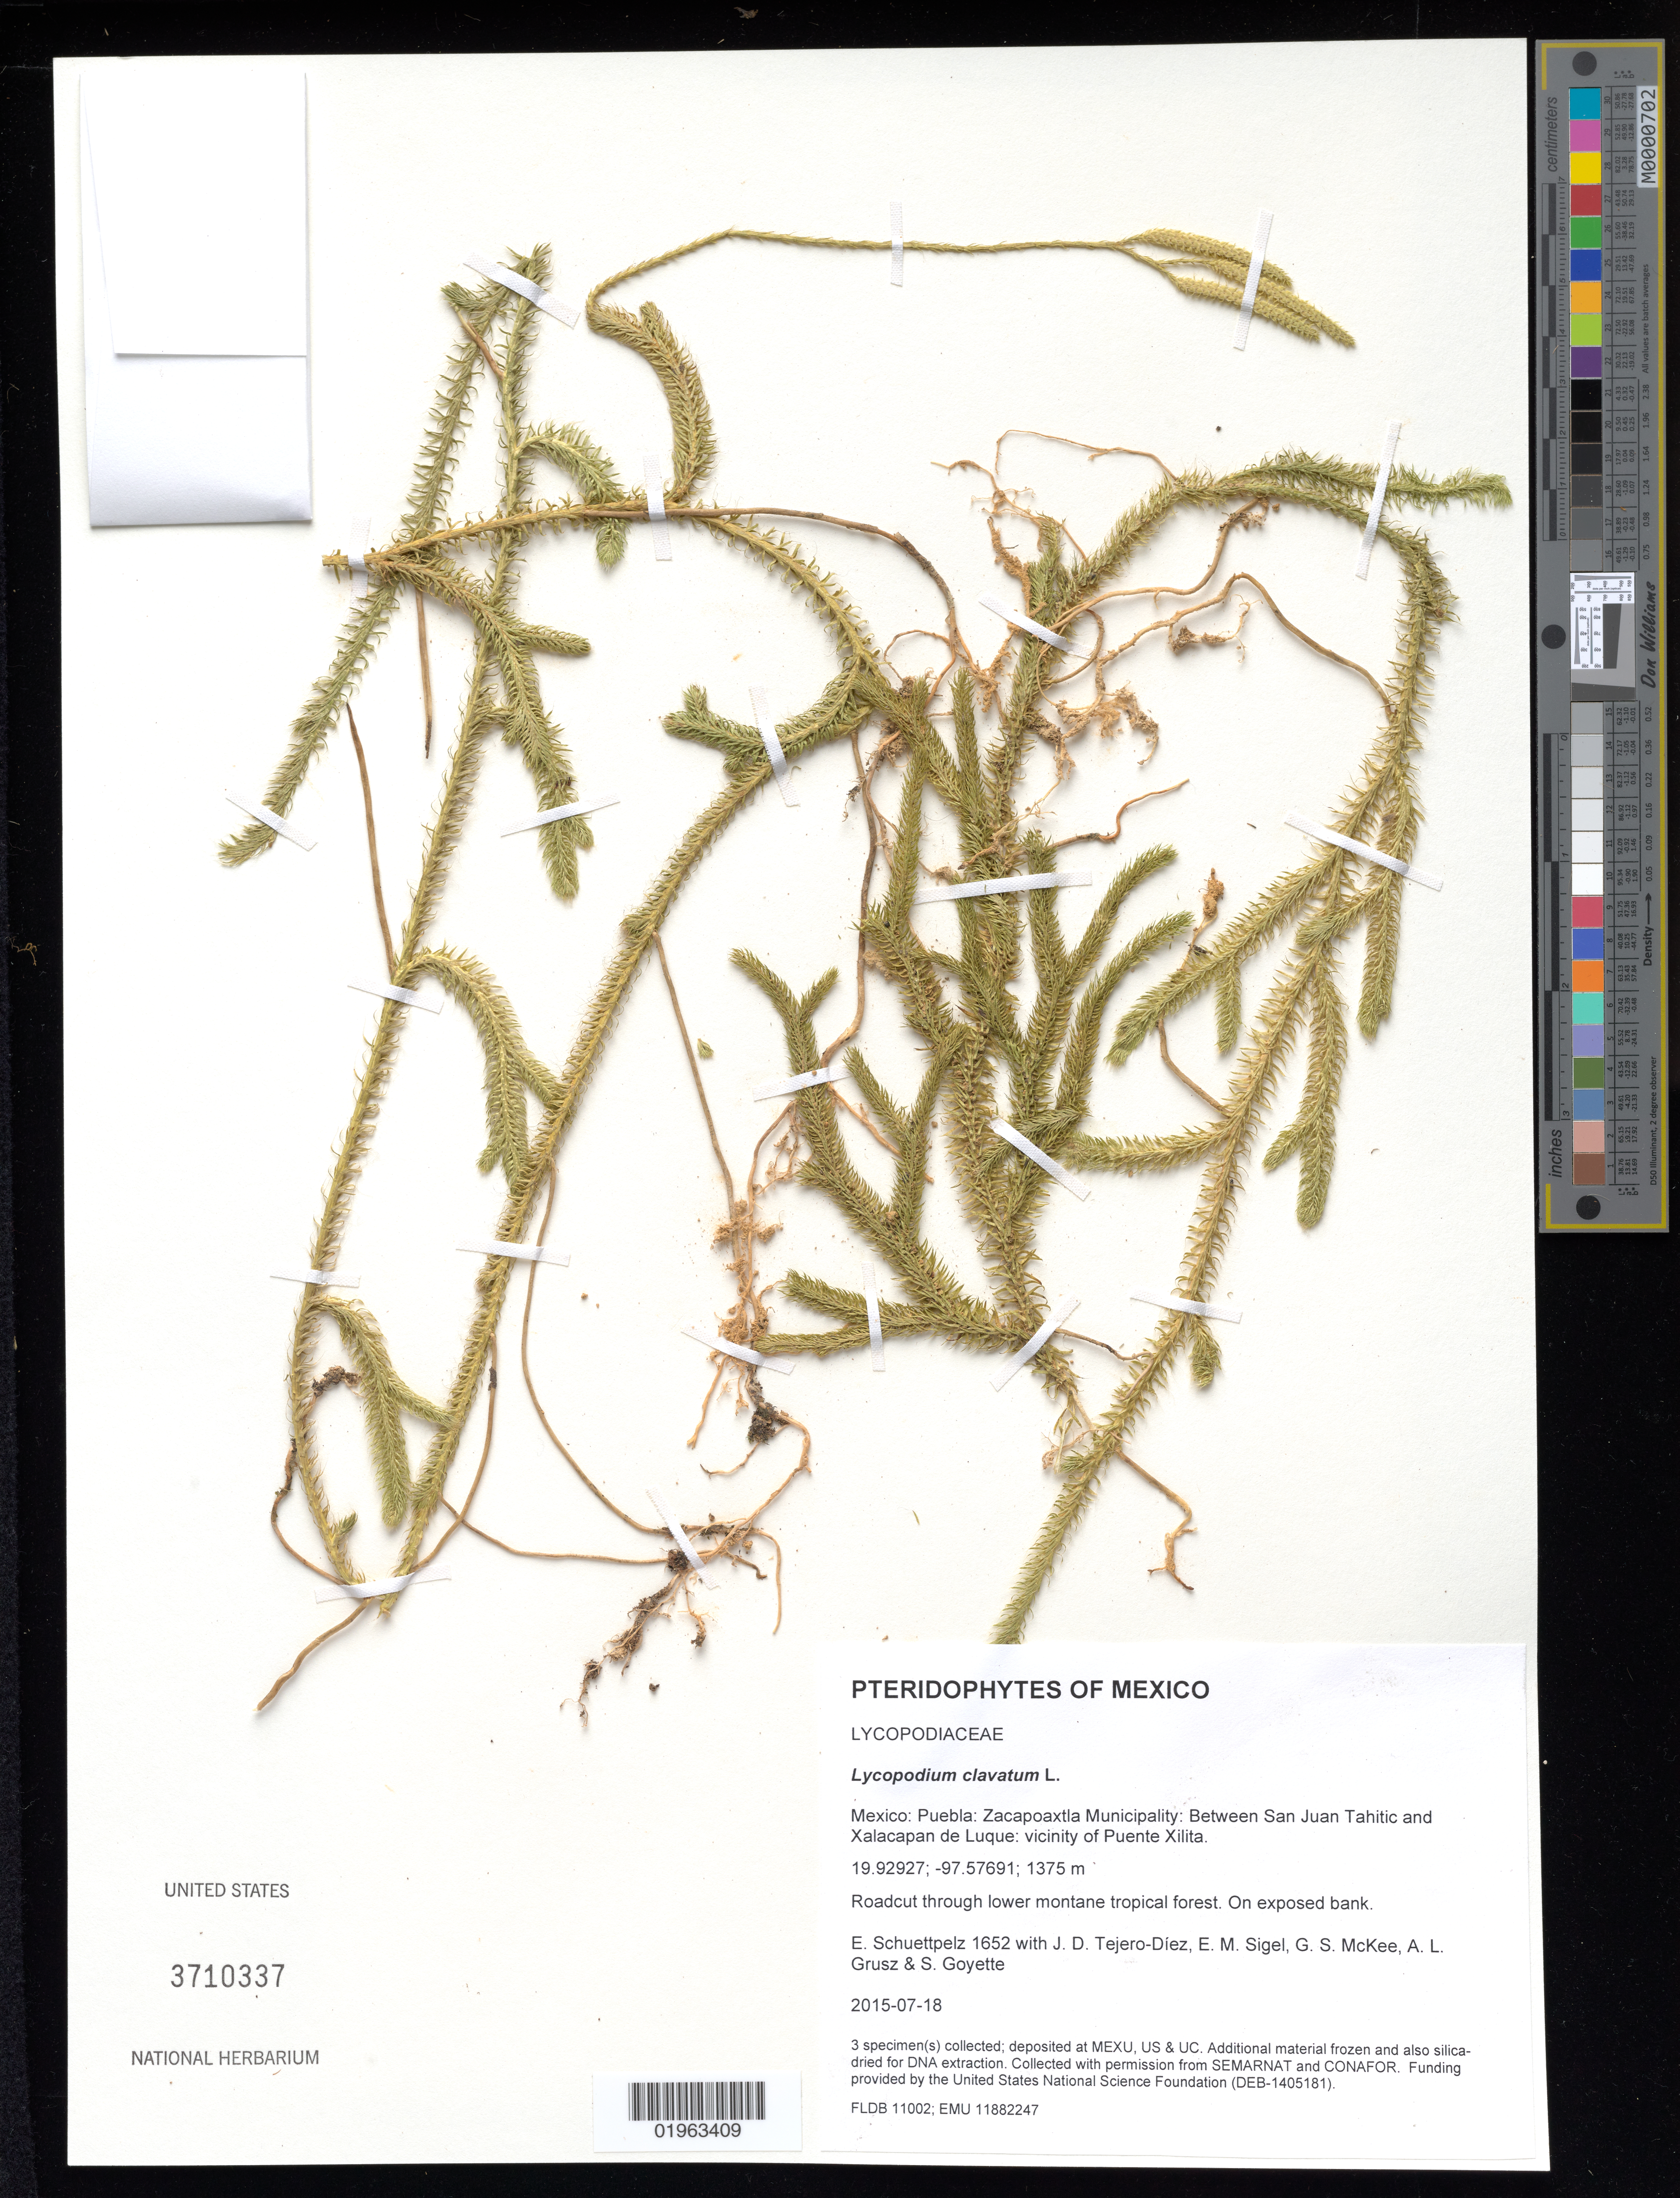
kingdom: Plantae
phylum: Tracheophyta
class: Lycopodiopsida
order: Lycopodiales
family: Lycopodiaceae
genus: Lycopodium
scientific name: Lycopodium clavatum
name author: L.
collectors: E. Schuettpelz, D. Tejero-Díez, E. M. Sigel, G. S. McKee & A. Grusz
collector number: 1652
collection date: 2015-07-18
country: Mexico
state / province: Puebla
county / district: Zacapoaxtla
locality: Between San Juan Tahitic and Xalacapan de Luque: vicinity of Puente Xilita.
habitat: Roadcut through lower montane tropical forest.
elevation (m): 1375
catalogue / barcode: US 3710337